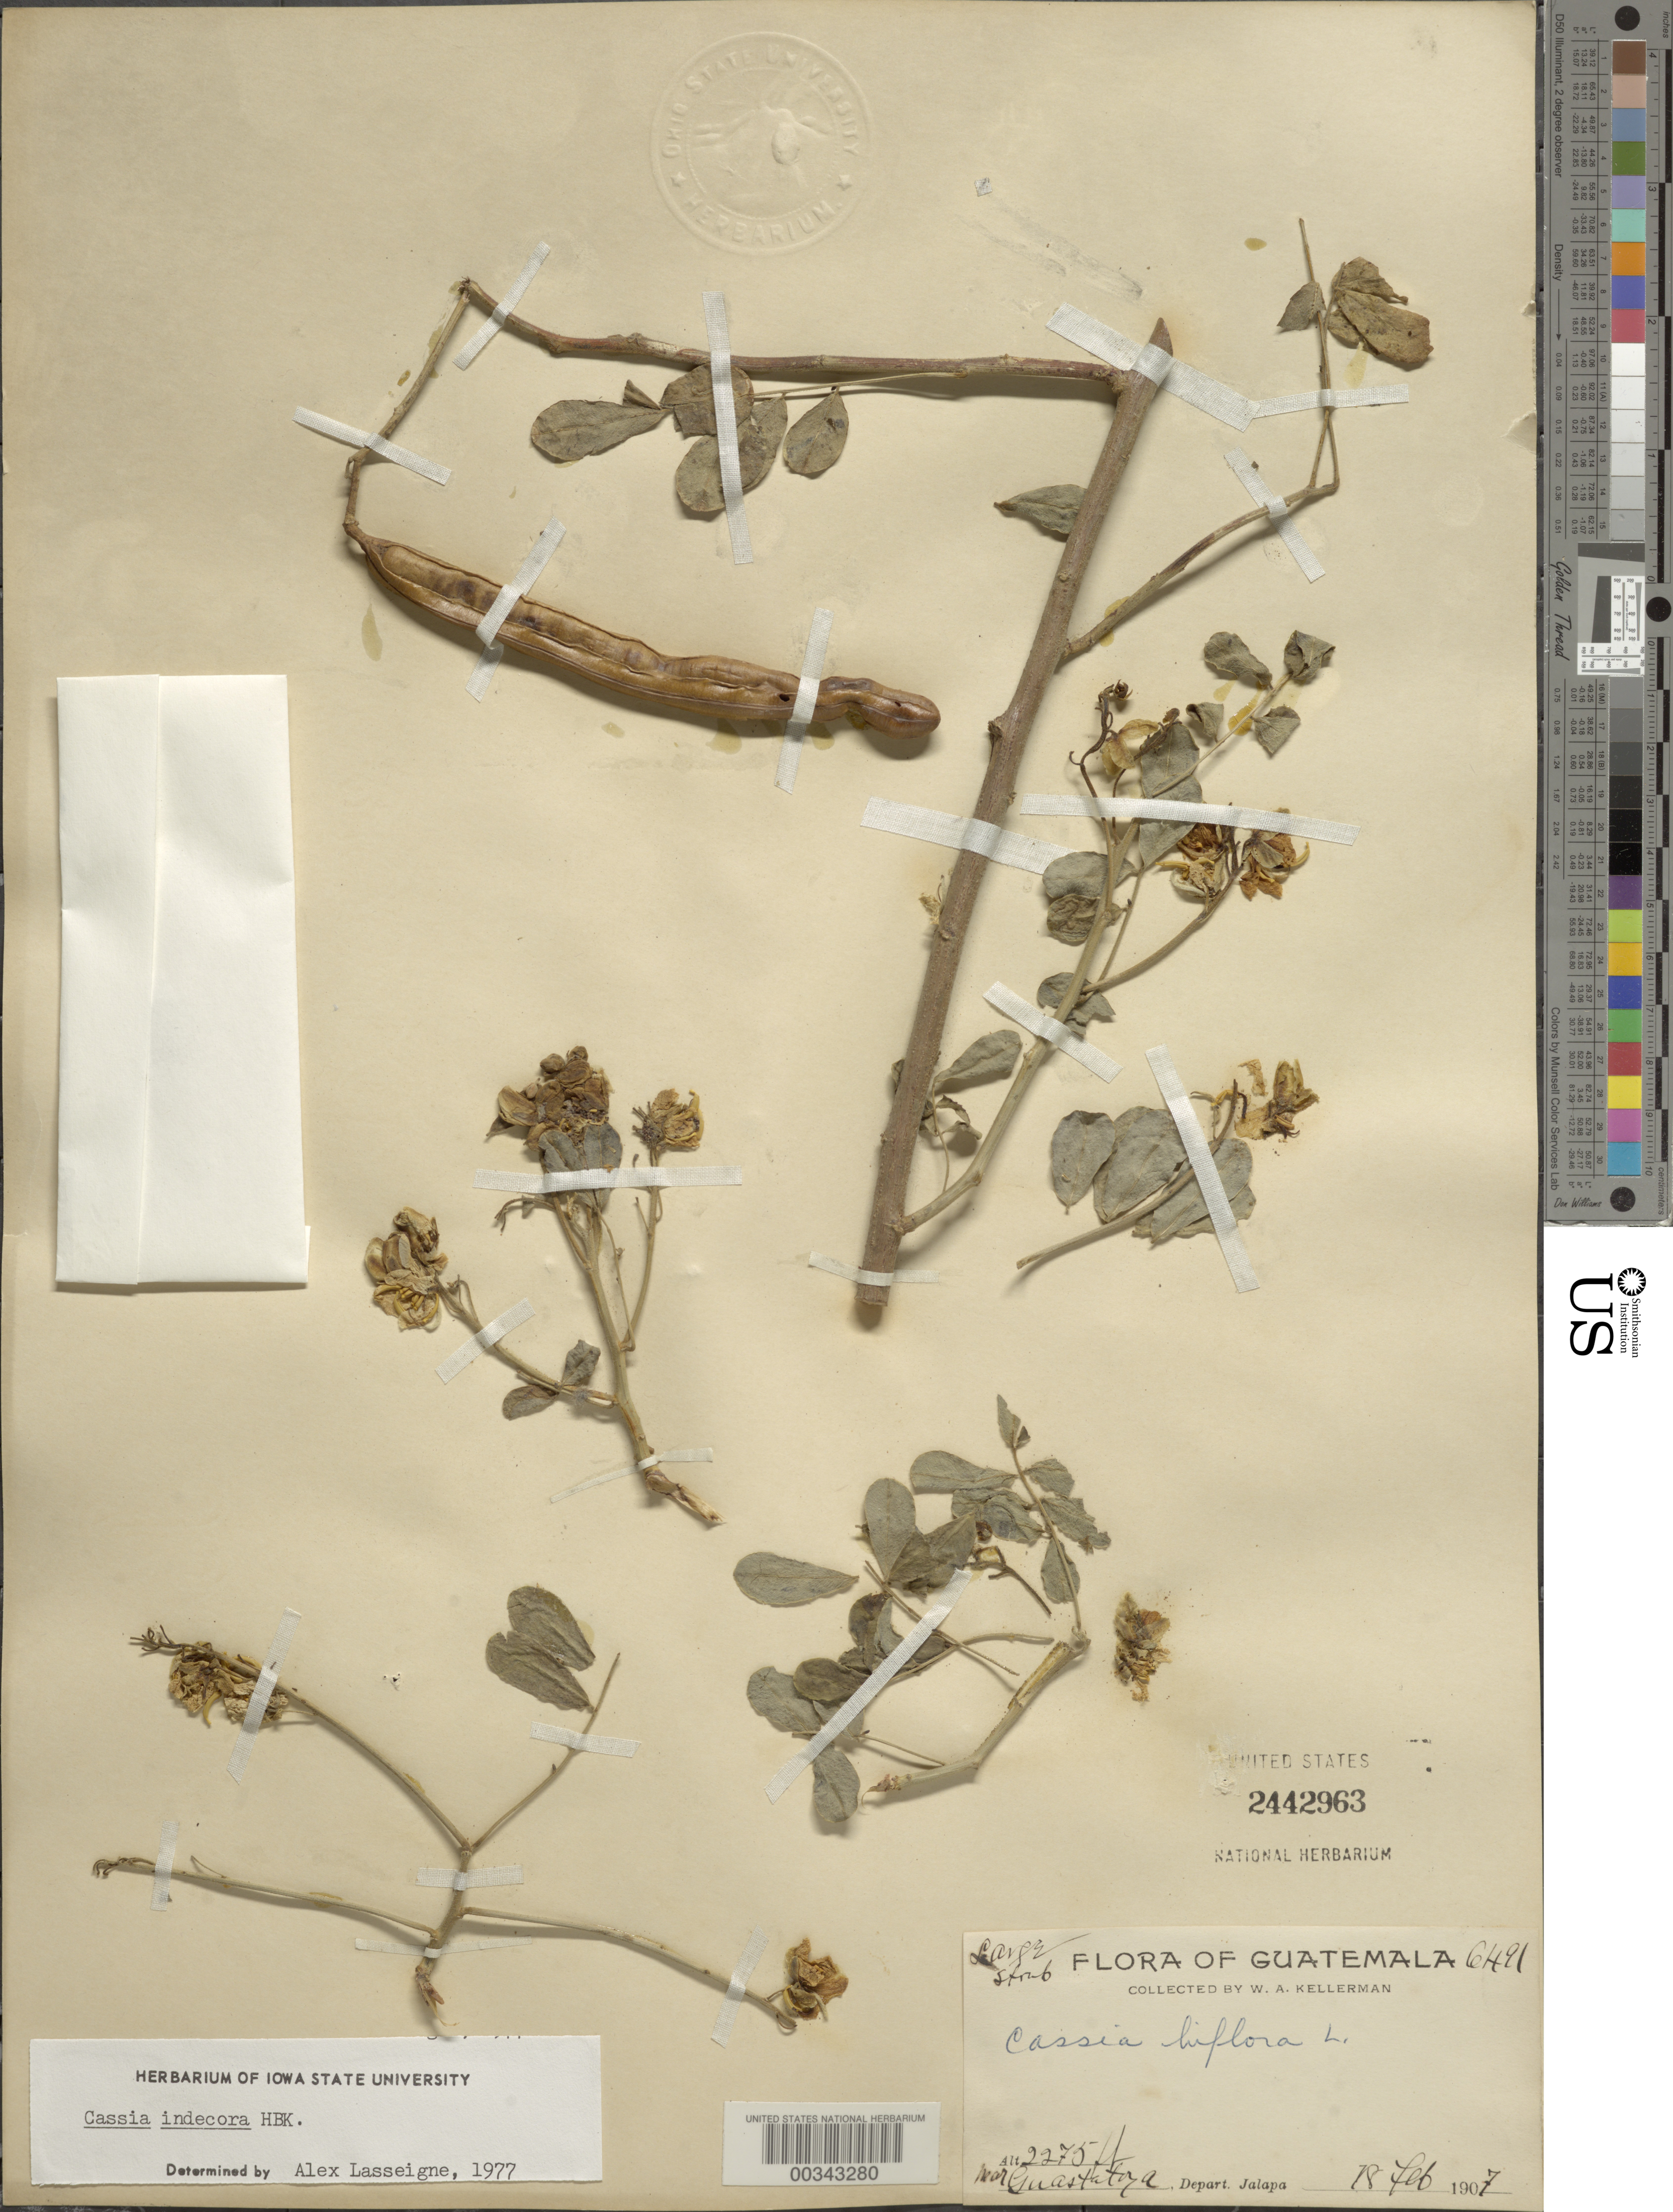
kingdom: Plantae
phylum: Tracheophyta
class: Magnoliopsida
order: Fabales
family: Fabaceae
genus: Senna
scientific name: Senna pendula var. advena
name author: (Vogel) H.S. Irwin & Barneby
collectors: W. A. Kellerman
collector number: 6491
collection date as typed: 18 Feb 1907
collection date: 1907-02-18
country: Guatemala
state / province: Jalapa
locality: Guastatora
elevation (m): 693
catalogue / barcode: US 2442963